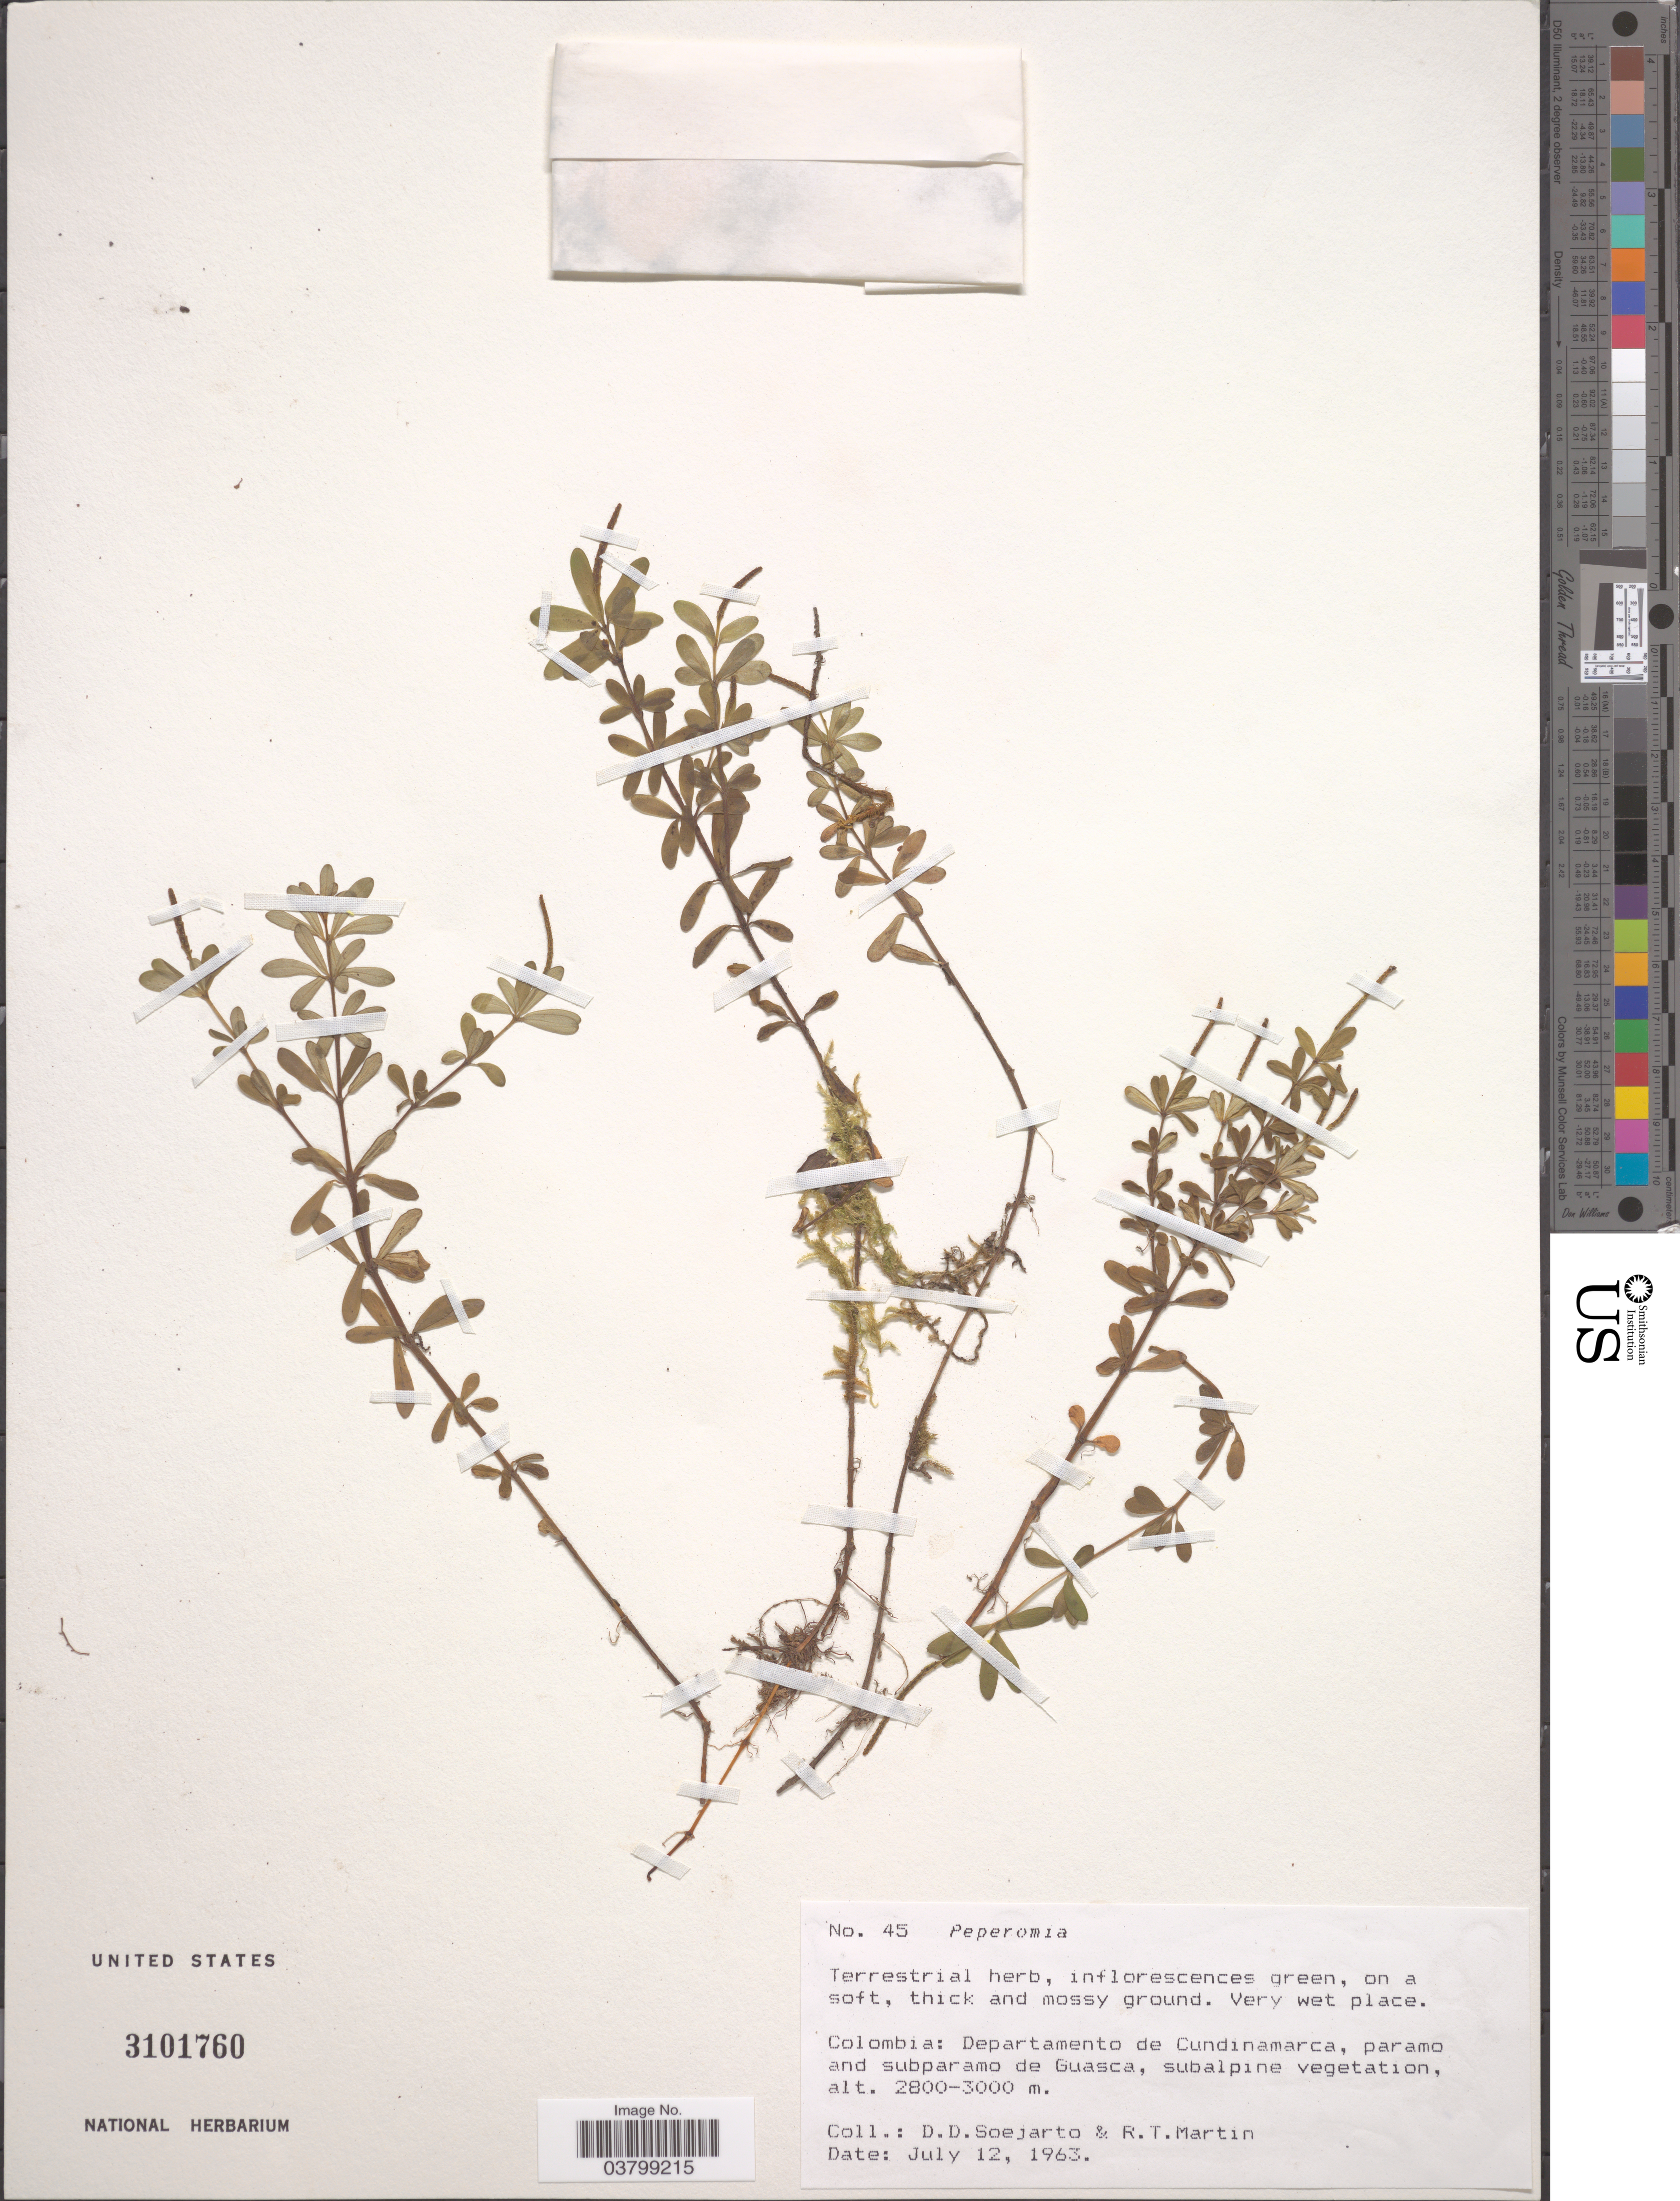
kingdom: Plantae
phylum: Tracheophyta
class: Magnoliopsida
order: Piperales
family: Piperaceae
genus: Peperomia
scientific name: Peperomia microphylla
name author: Kunth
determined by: Jiménez, José Estaban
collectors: R. T. Martin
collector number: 45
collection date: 1963-07-12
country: Colombia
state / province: Cundinamarca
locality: Departamento Cundinamarca, paramo and subparamo de Guasca, subalpine vegetation.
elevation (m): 2800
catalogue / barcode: US 3101760